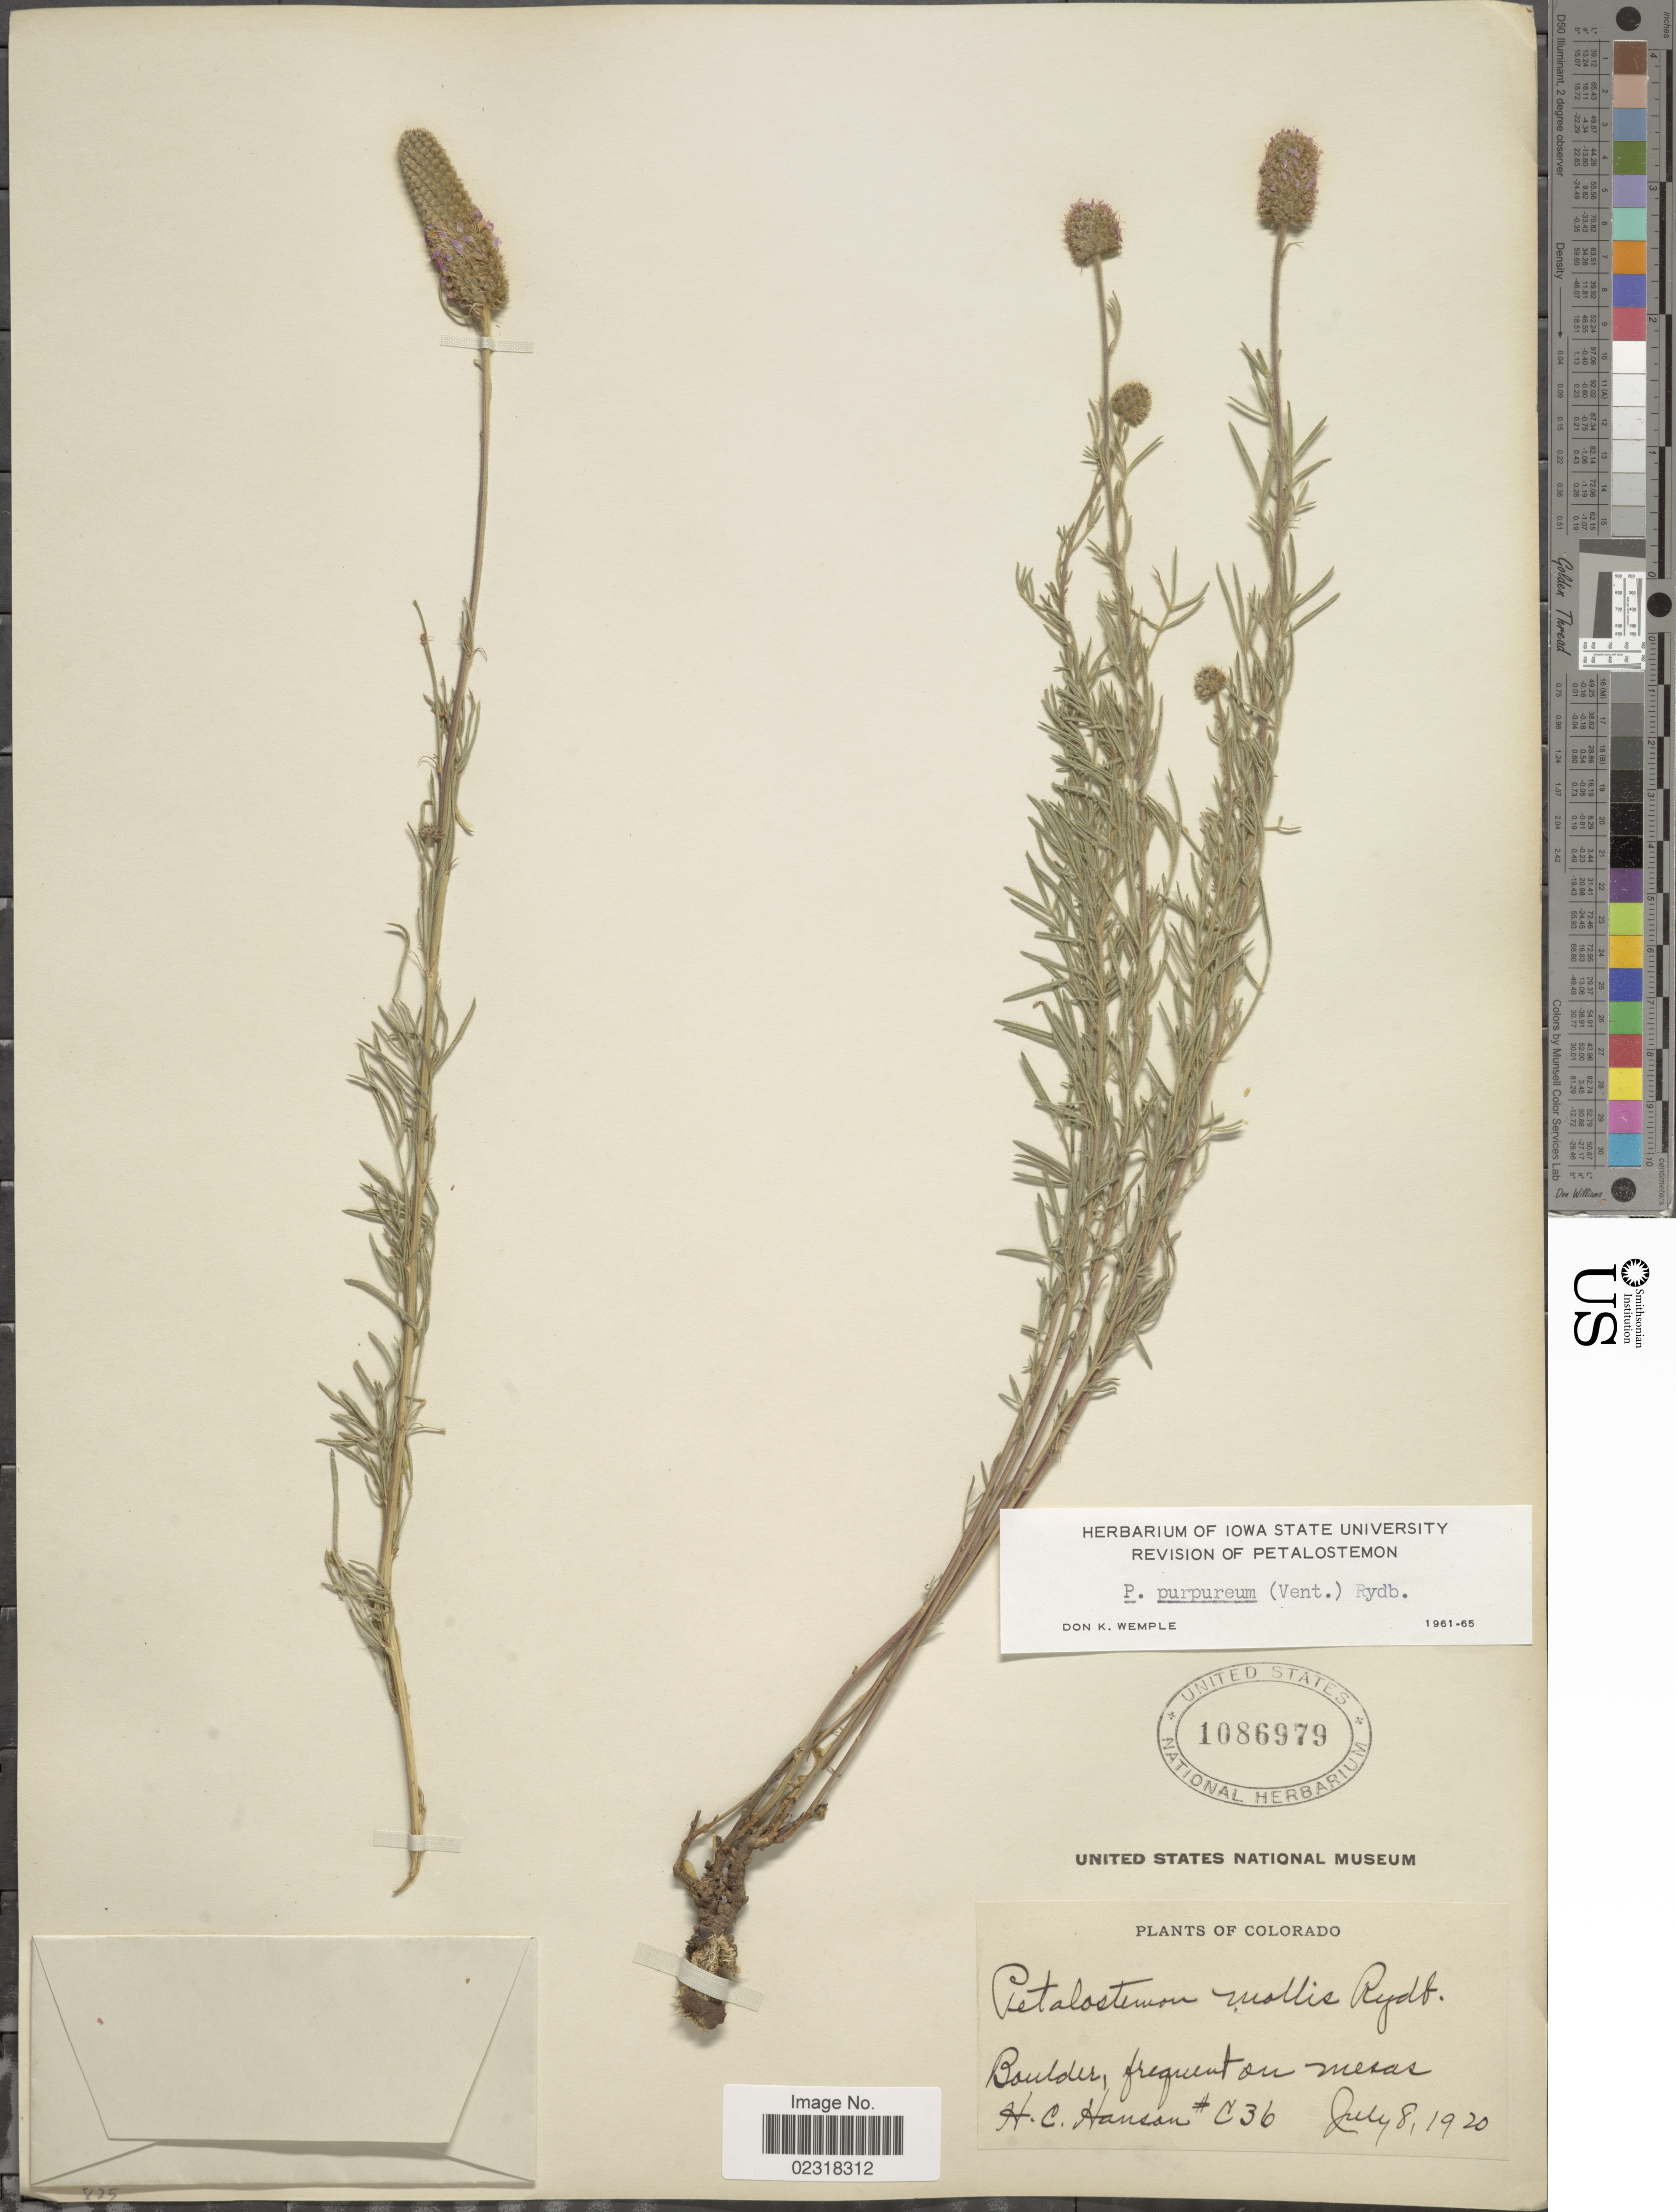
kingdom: Plantae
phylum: Tracheophyta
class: Magnoliopsida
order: Fabales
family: Fabaceae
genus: Dalea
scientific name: Dalea purpurea var. purpurea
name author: Vent.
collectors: H. Hanson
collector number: C 36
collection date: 1920-07-08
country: United States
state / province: Colorado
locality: Boulder, frequent on mesas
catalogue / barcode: US 1086979